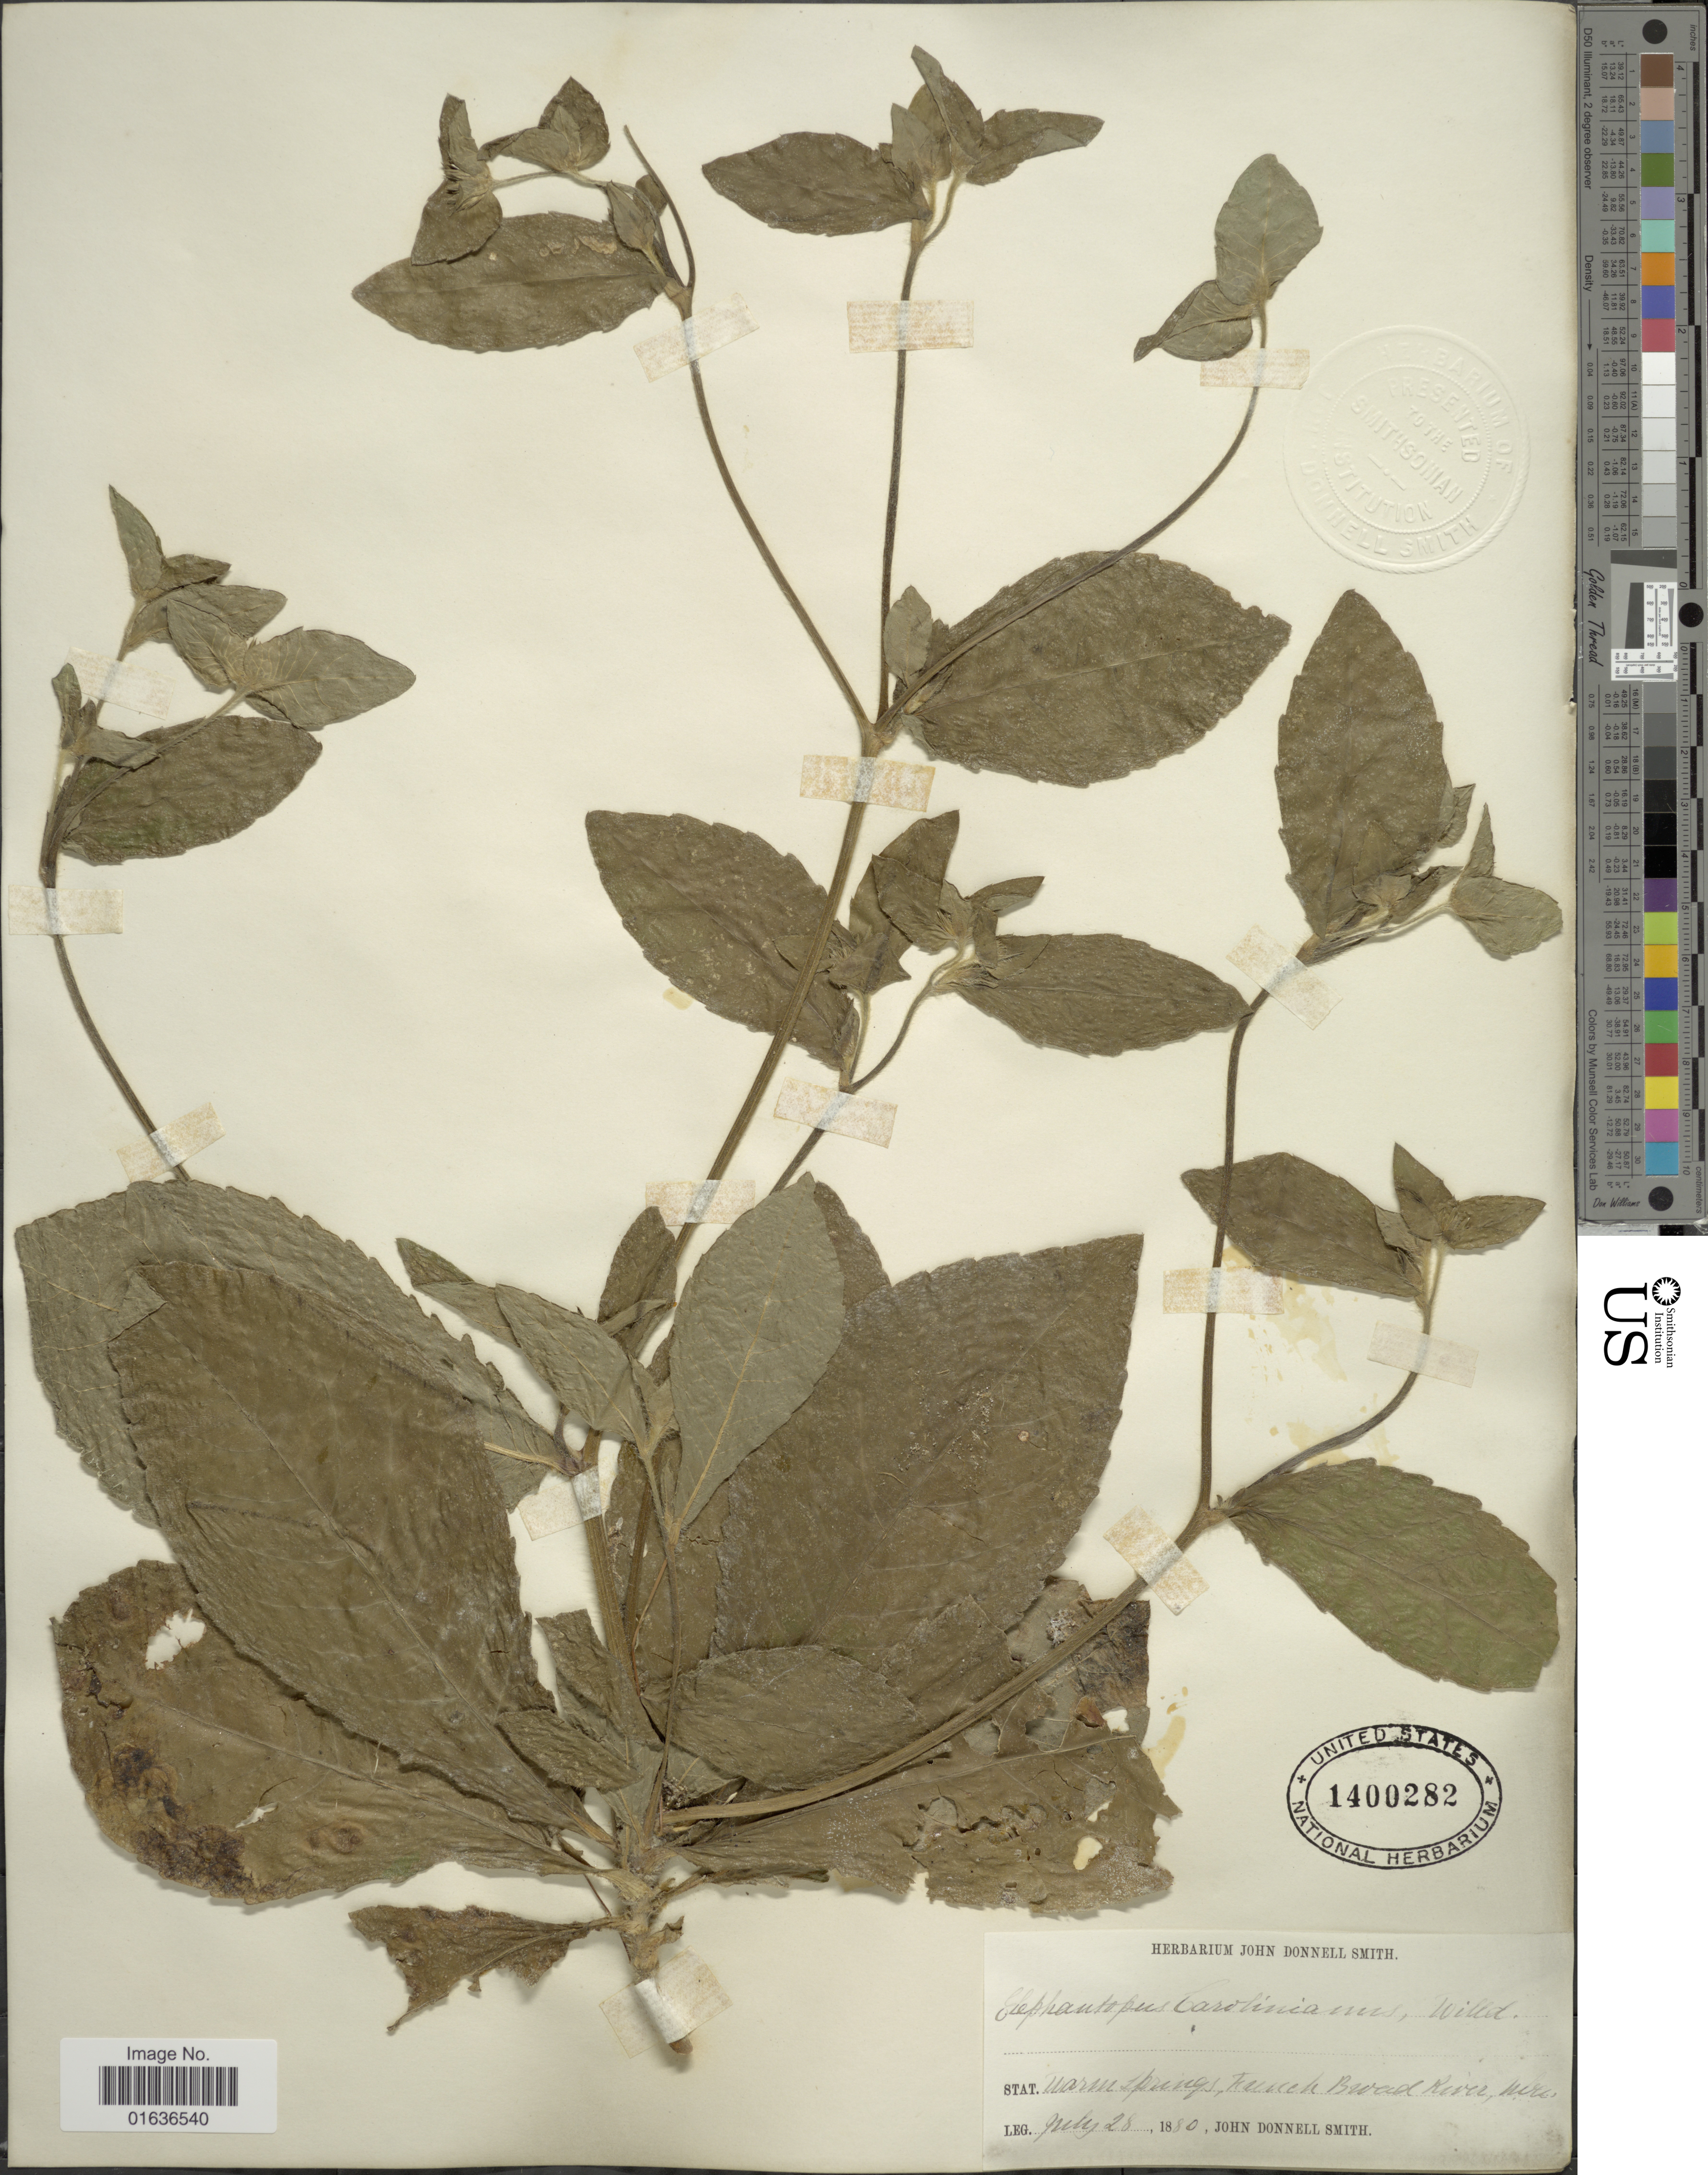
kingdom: Plantae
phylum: Tracheophyta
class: Magnoliopsida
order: Asterales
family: Asteraceae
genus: Elephantopus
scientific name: Elephantopus carolinianus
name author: Raeusch.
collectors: J. Donnell Smith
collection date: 1880-07-28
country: United States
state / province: North Carolina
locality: Warm Springs, French Broad River.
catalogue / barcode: US 1400282